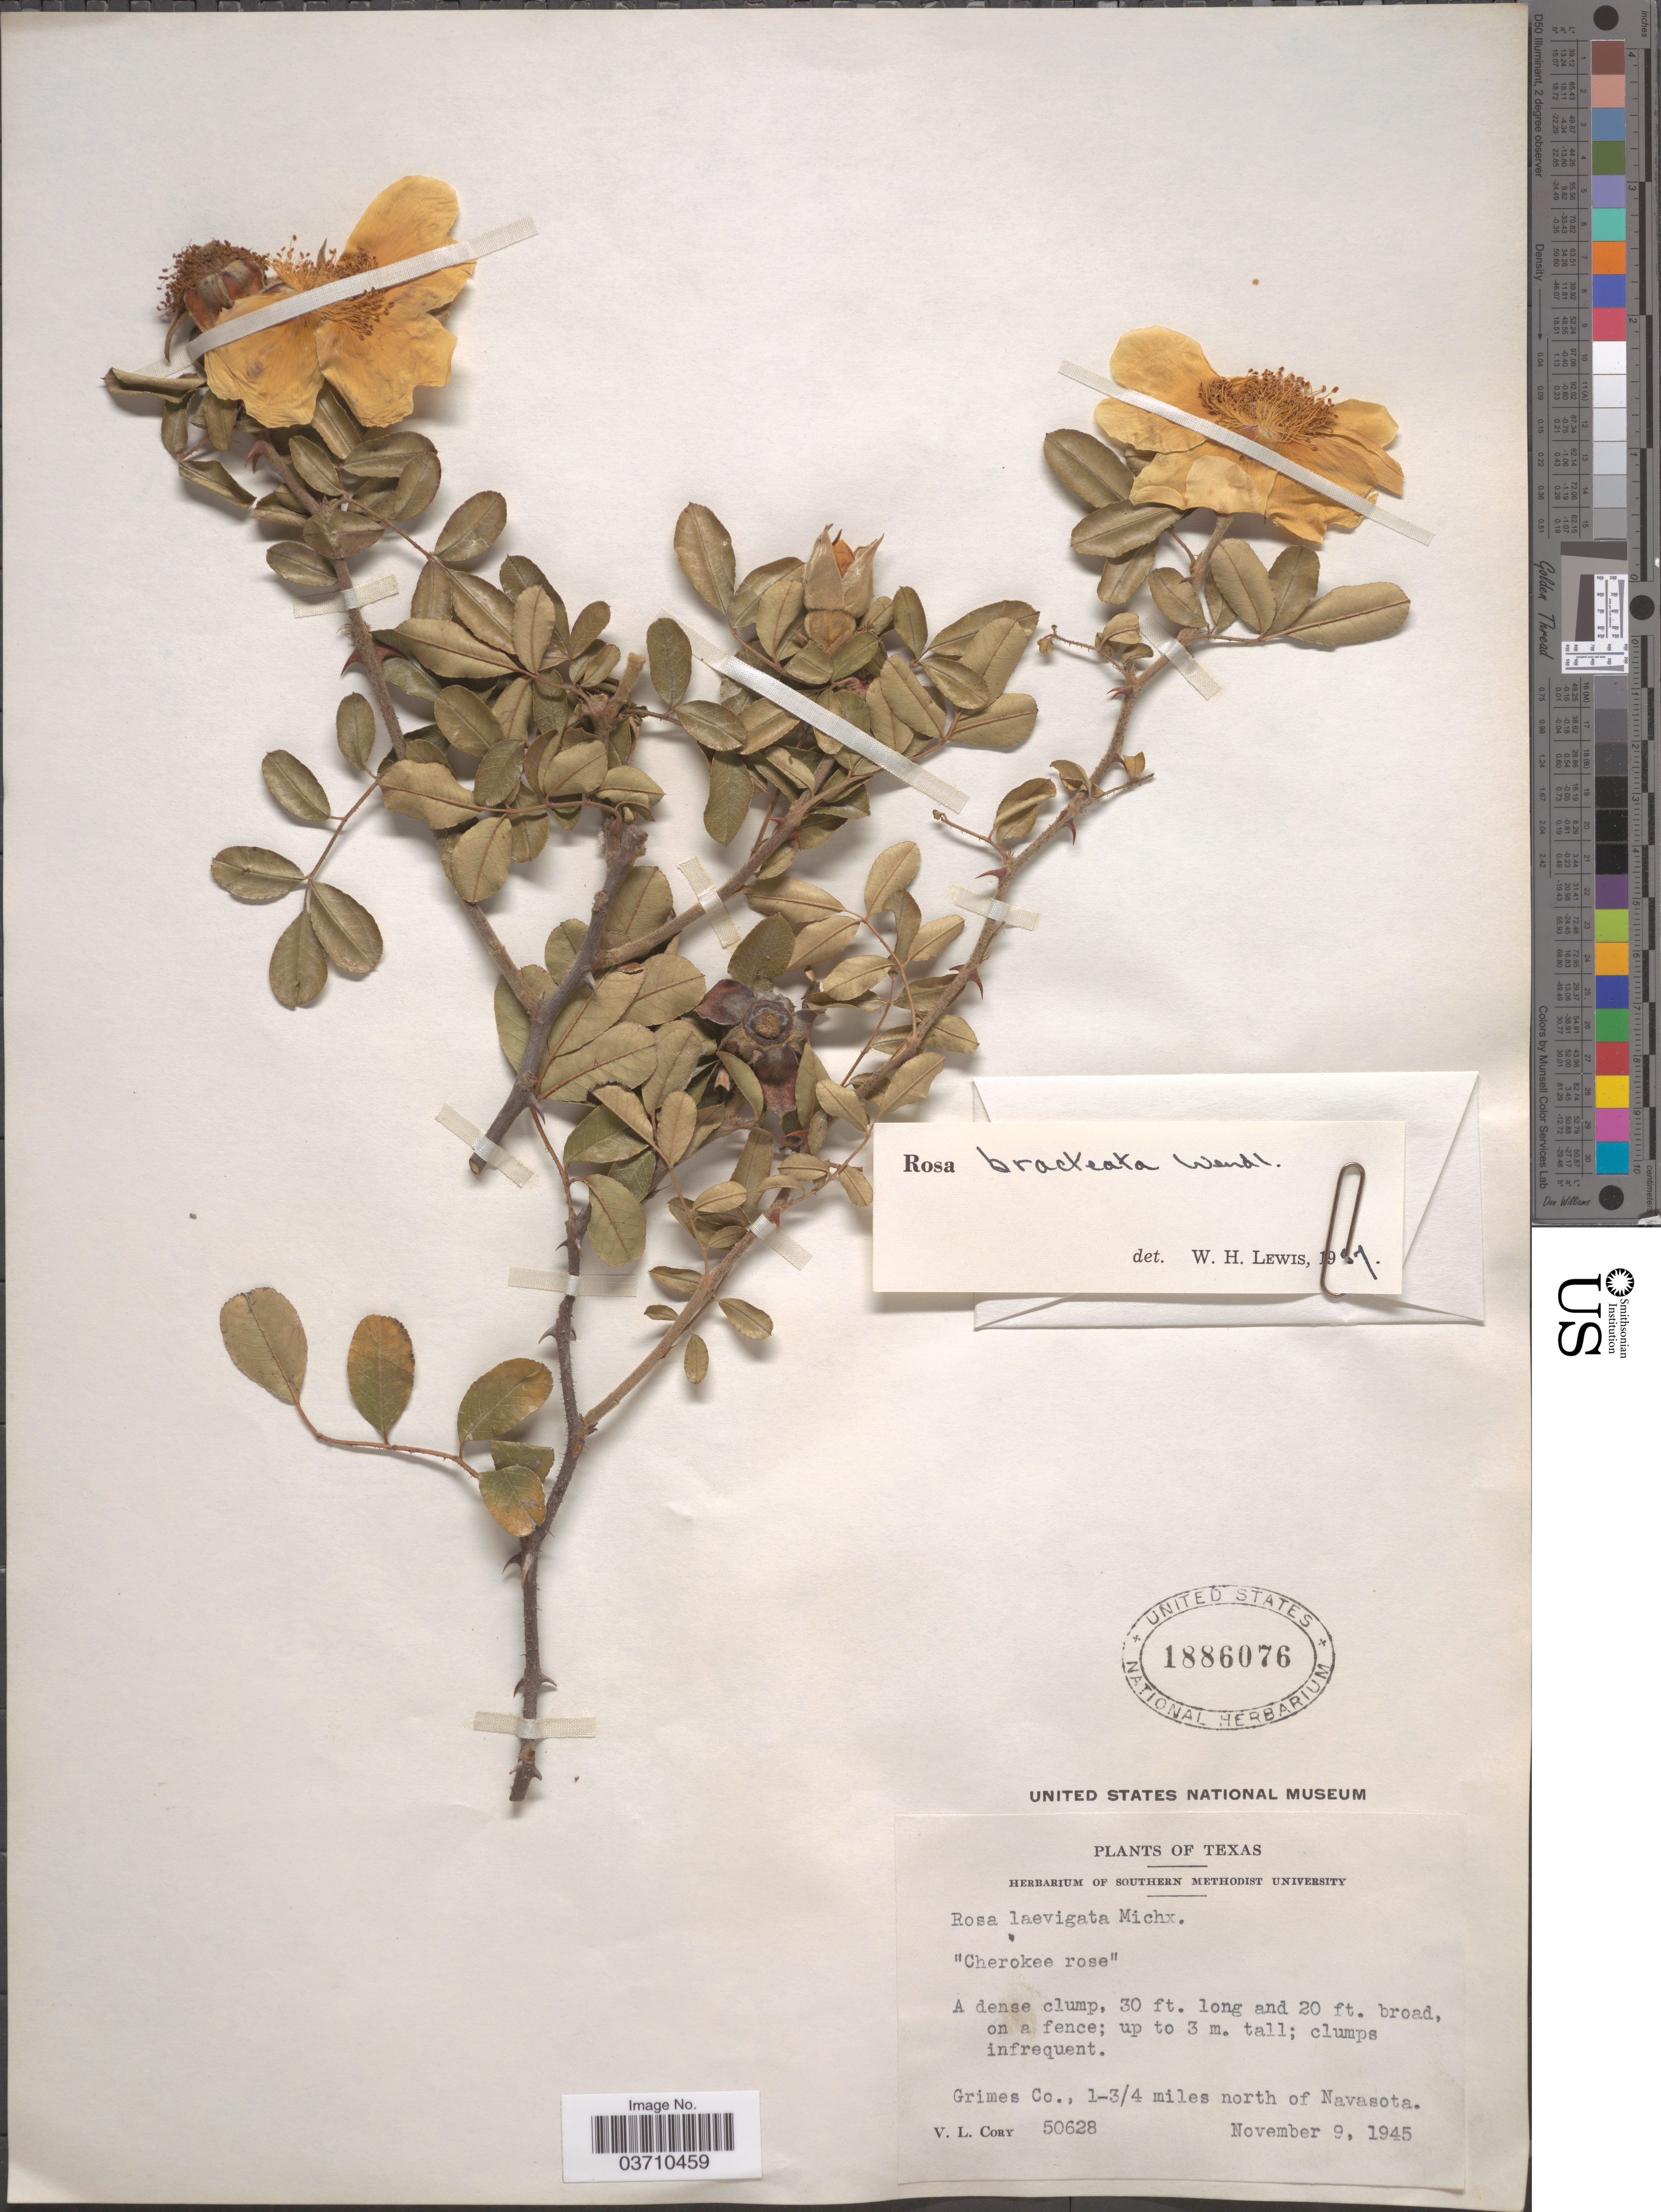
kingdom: Plantae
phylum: Tracheophyta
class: Magnoliopsida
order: Rosales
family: Rosaceae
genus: Rosa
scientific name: Rosa bracteata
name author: J.C. Wendl.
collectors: V. Cory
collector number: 50628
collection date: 1945-11-09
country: United States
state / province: Texas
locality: Grimes Co., 1-3/4 miles north of Navasota.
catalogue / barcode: US 1886076